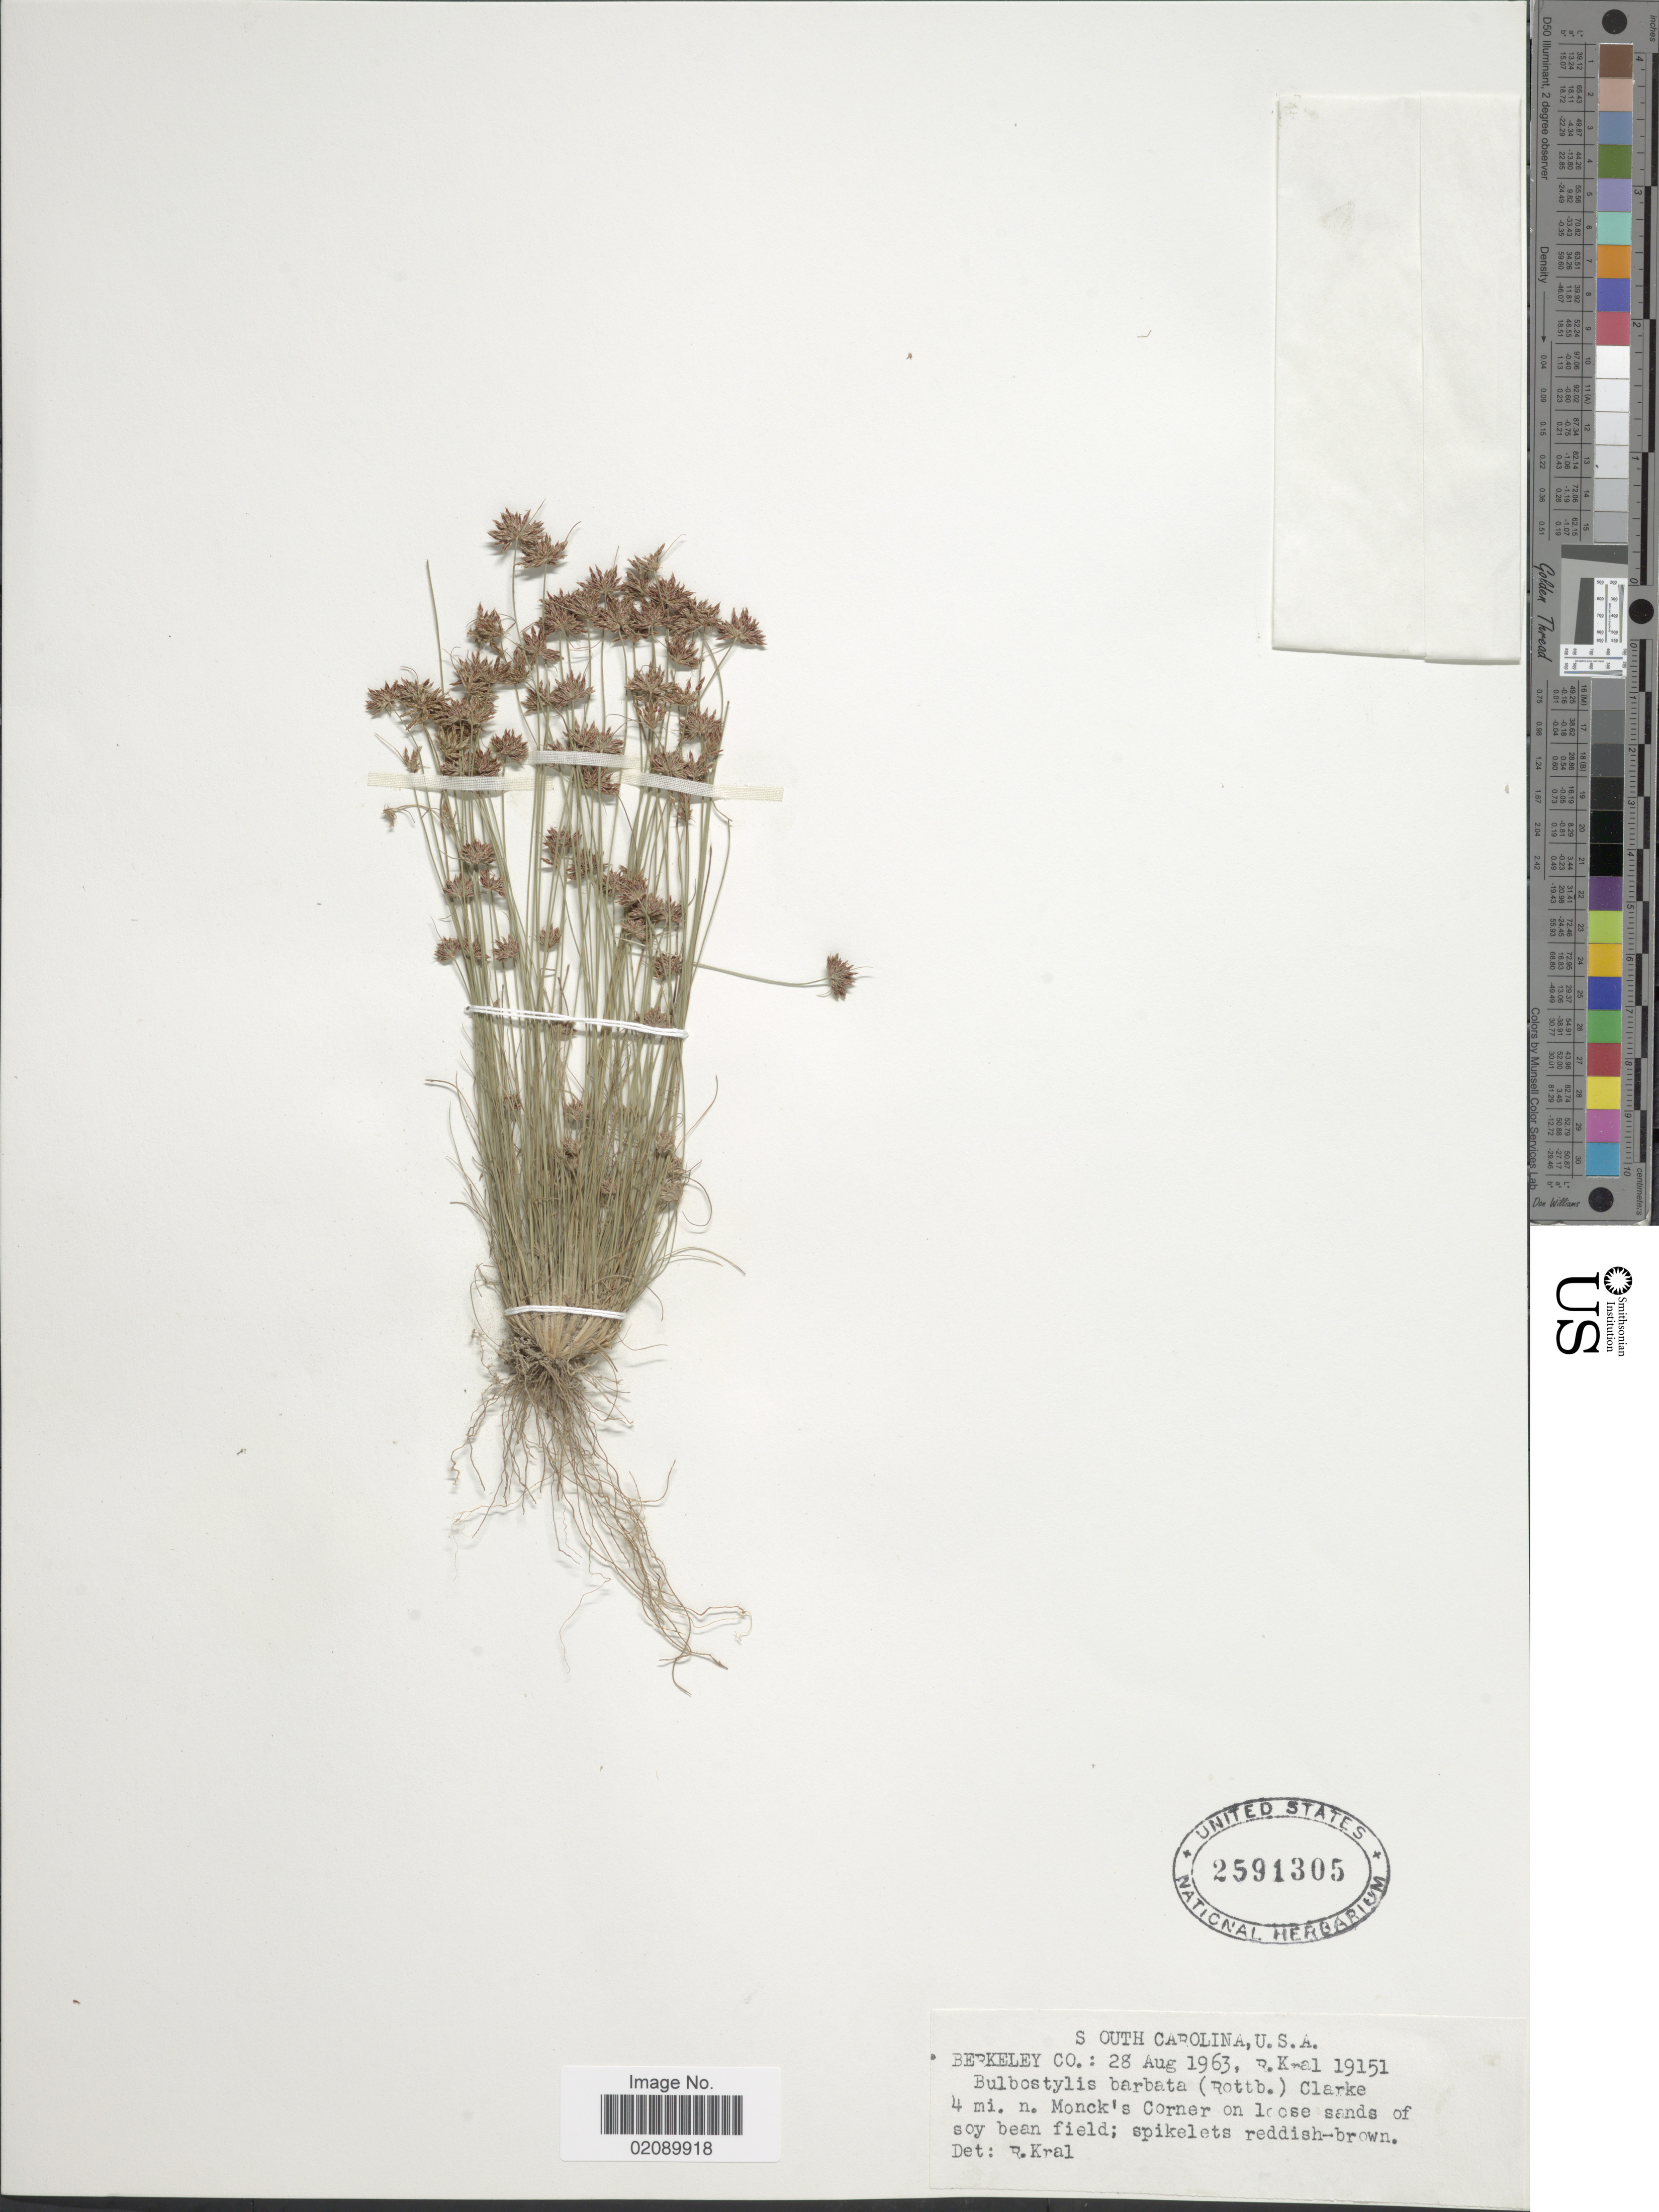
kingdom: Plantae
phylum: Tracheophyta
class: Liliopsida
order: Poales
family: Cyperaceae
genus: Bulbostylis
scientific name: Bulbostylis barbata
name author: (Rottb.) C.B. Clarke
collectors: R. Kral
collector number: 19151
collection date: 1963-08-28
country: United States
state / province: South Carolina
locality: Berkeley Co. 4 mi. n. Monck's Corner on loose sands of soy bean field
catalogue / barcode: US 2591305